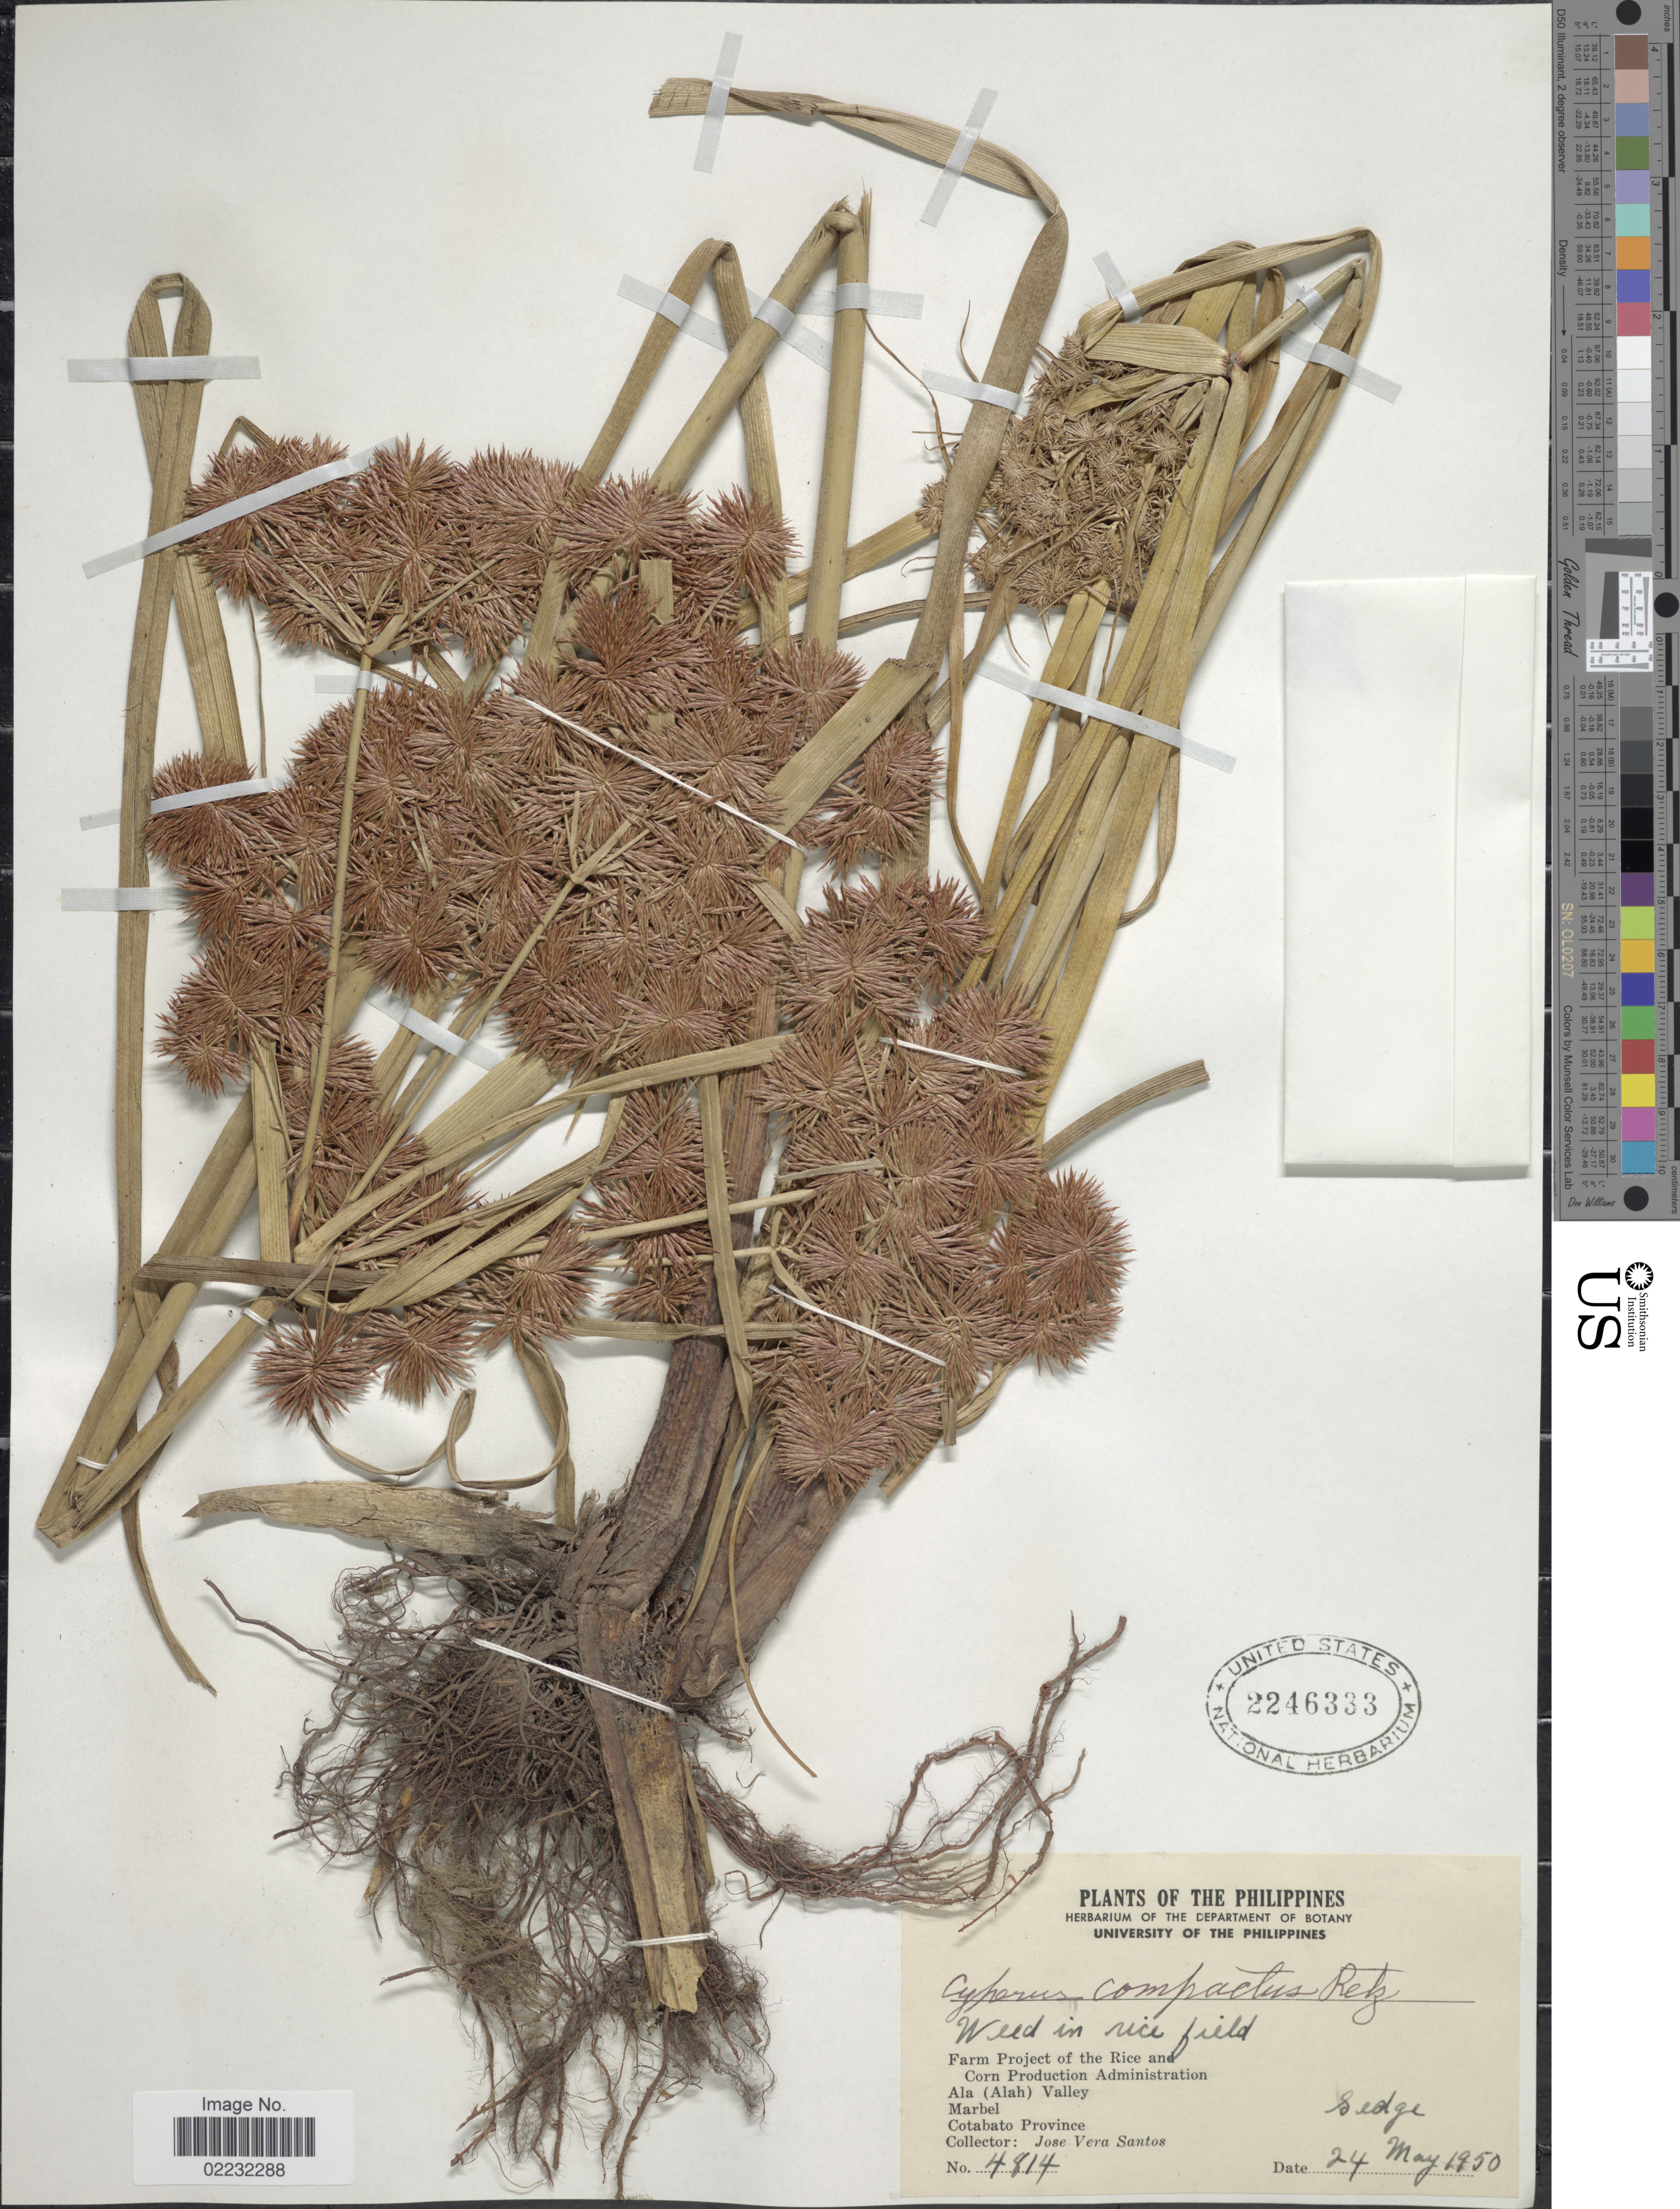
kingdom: Plantae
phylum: Tracheophyta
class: Liliopsida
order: Poales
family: Cyperaceae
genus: Cyperus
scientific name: Cyperus compactus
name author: Retz.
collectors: J. Santos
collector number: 4814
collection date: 1950-05-24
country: Philippines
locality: Ala (Alah) Valley, Marbel, Cotabato Province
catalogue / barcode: US 2246333